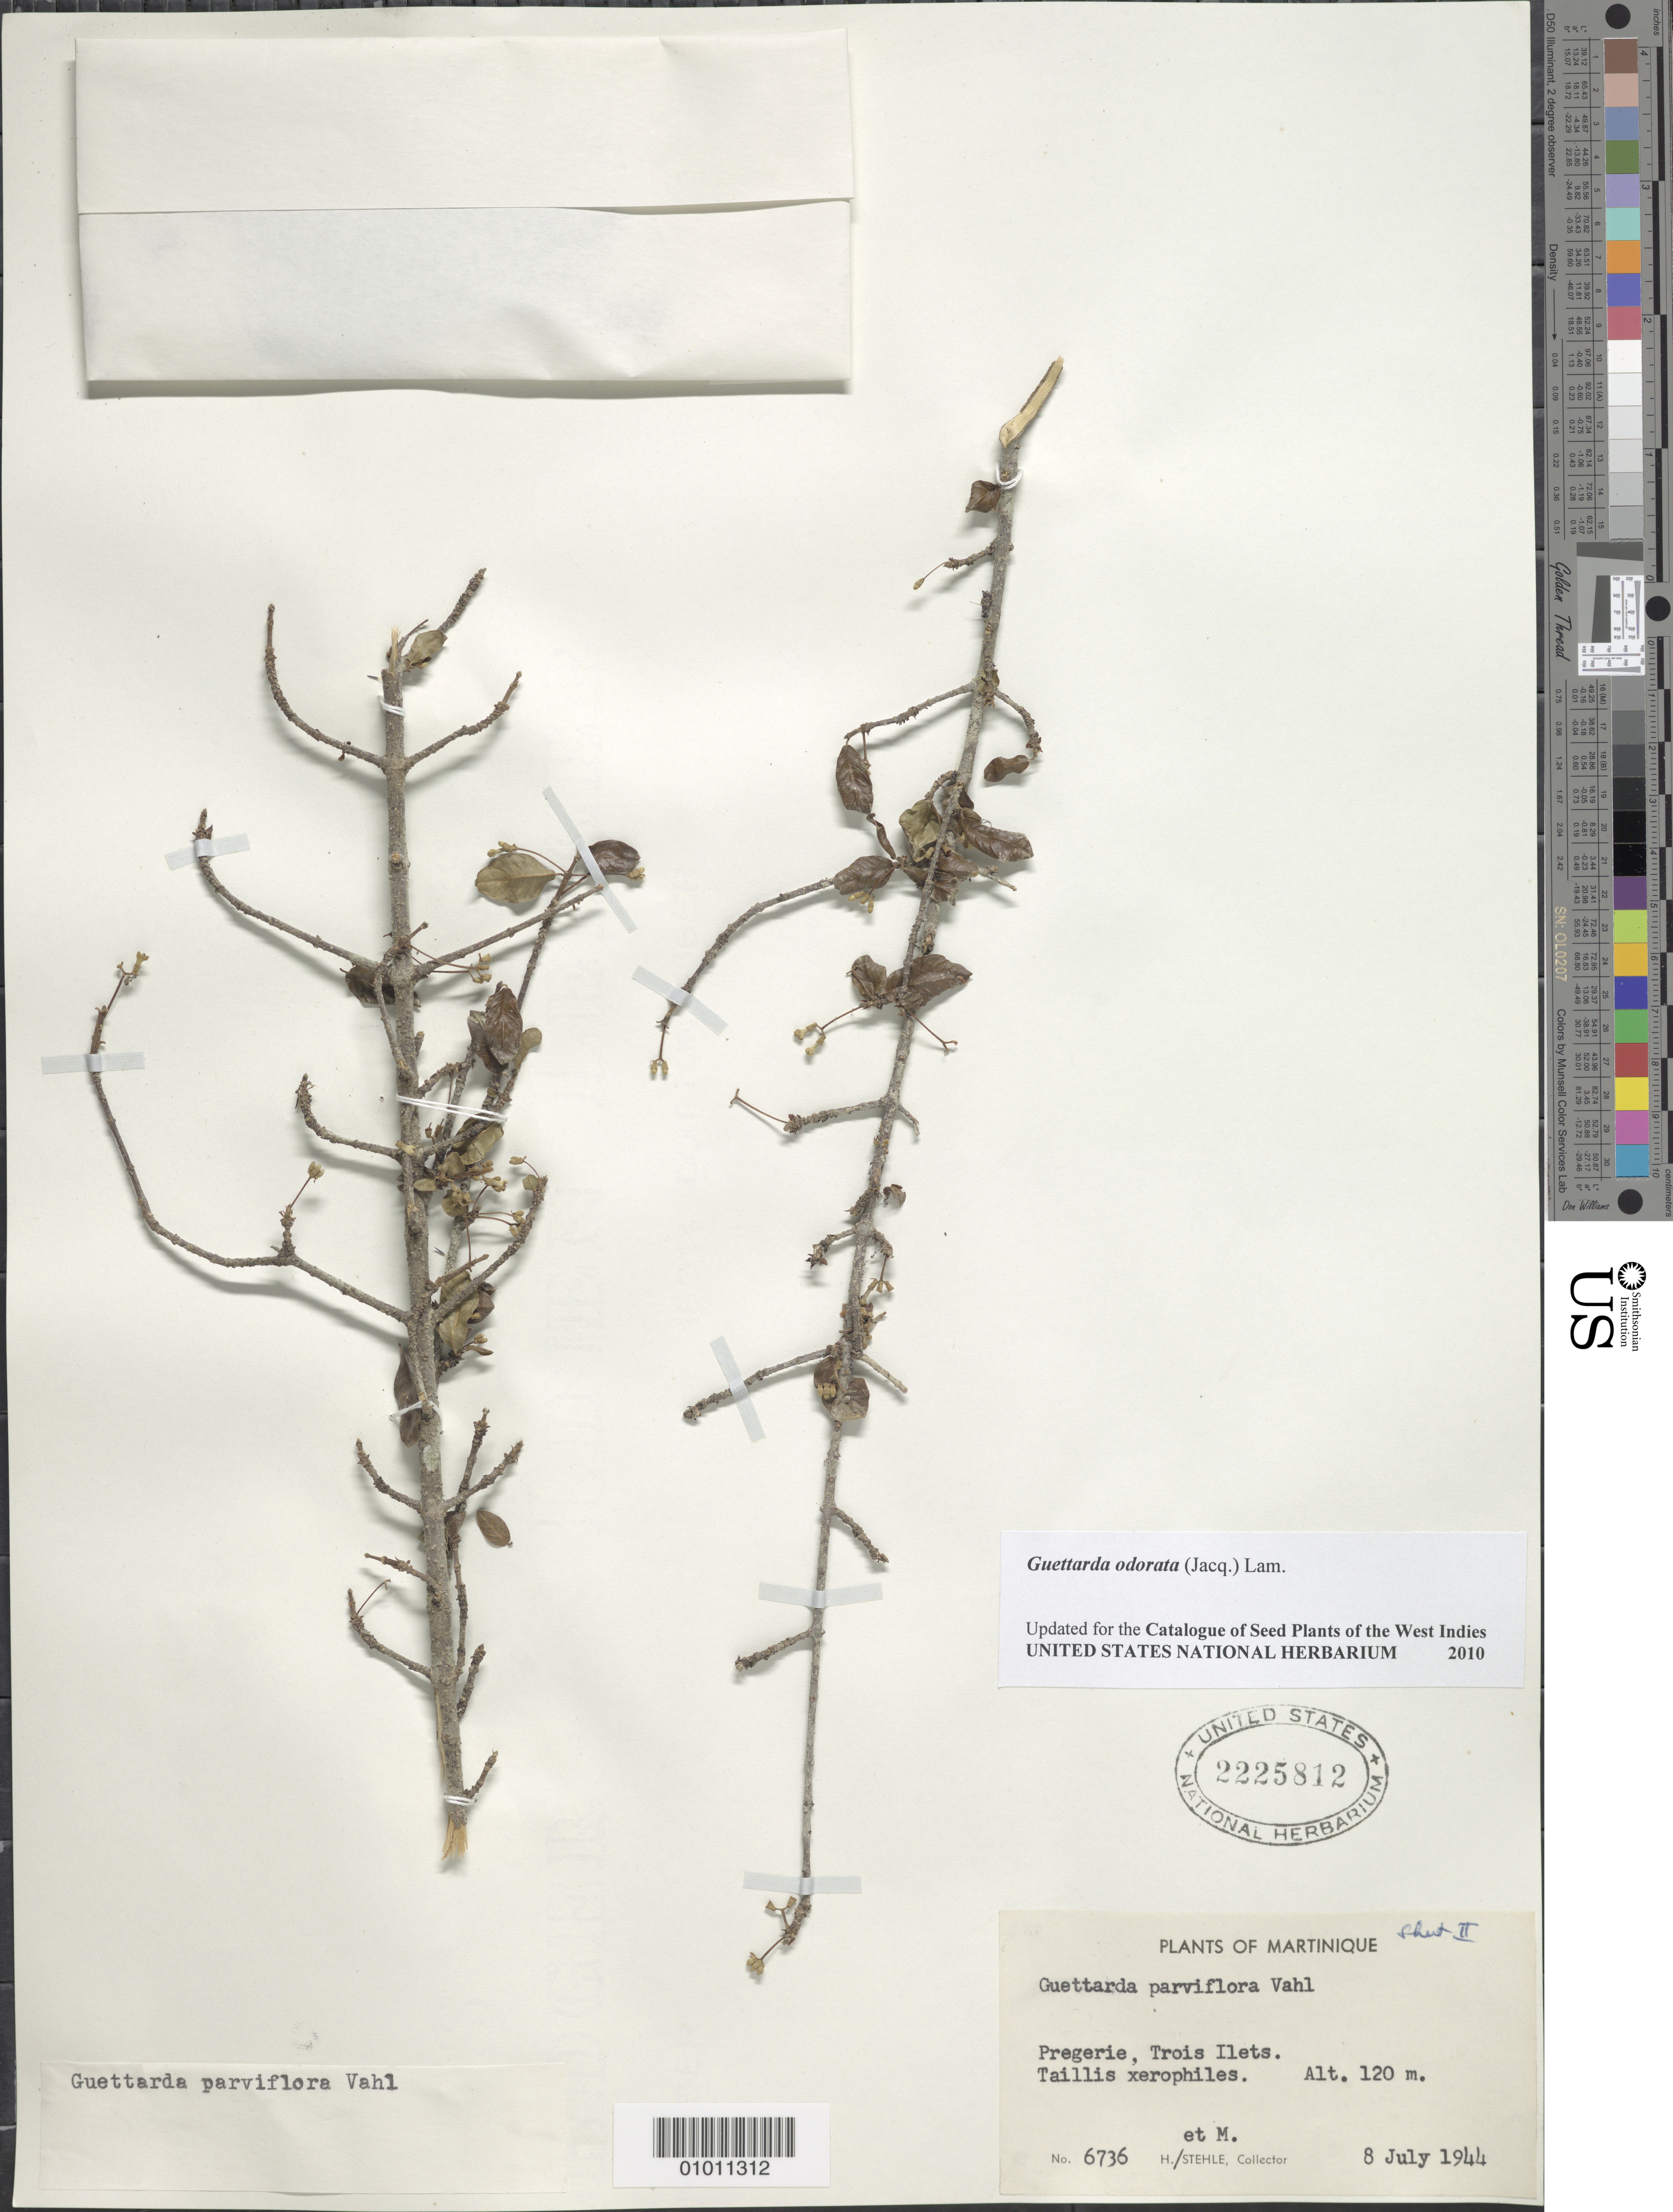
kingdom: Plantae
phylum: Tracheophyta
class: Magnoliopsida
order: Gentianales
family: Rubiaceae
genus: Guettarda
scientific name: Guettarda odorata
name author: (Jacq.) Lam.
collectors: H. Stehlé & M. Stehlé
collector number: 6736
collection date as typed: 08 Jul 1944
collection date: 1944-07-08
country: Martinique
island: Martinique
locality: Trois Islets, Pregerie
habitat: Taillis xerophiles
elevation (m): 120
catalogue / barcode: US 2225812